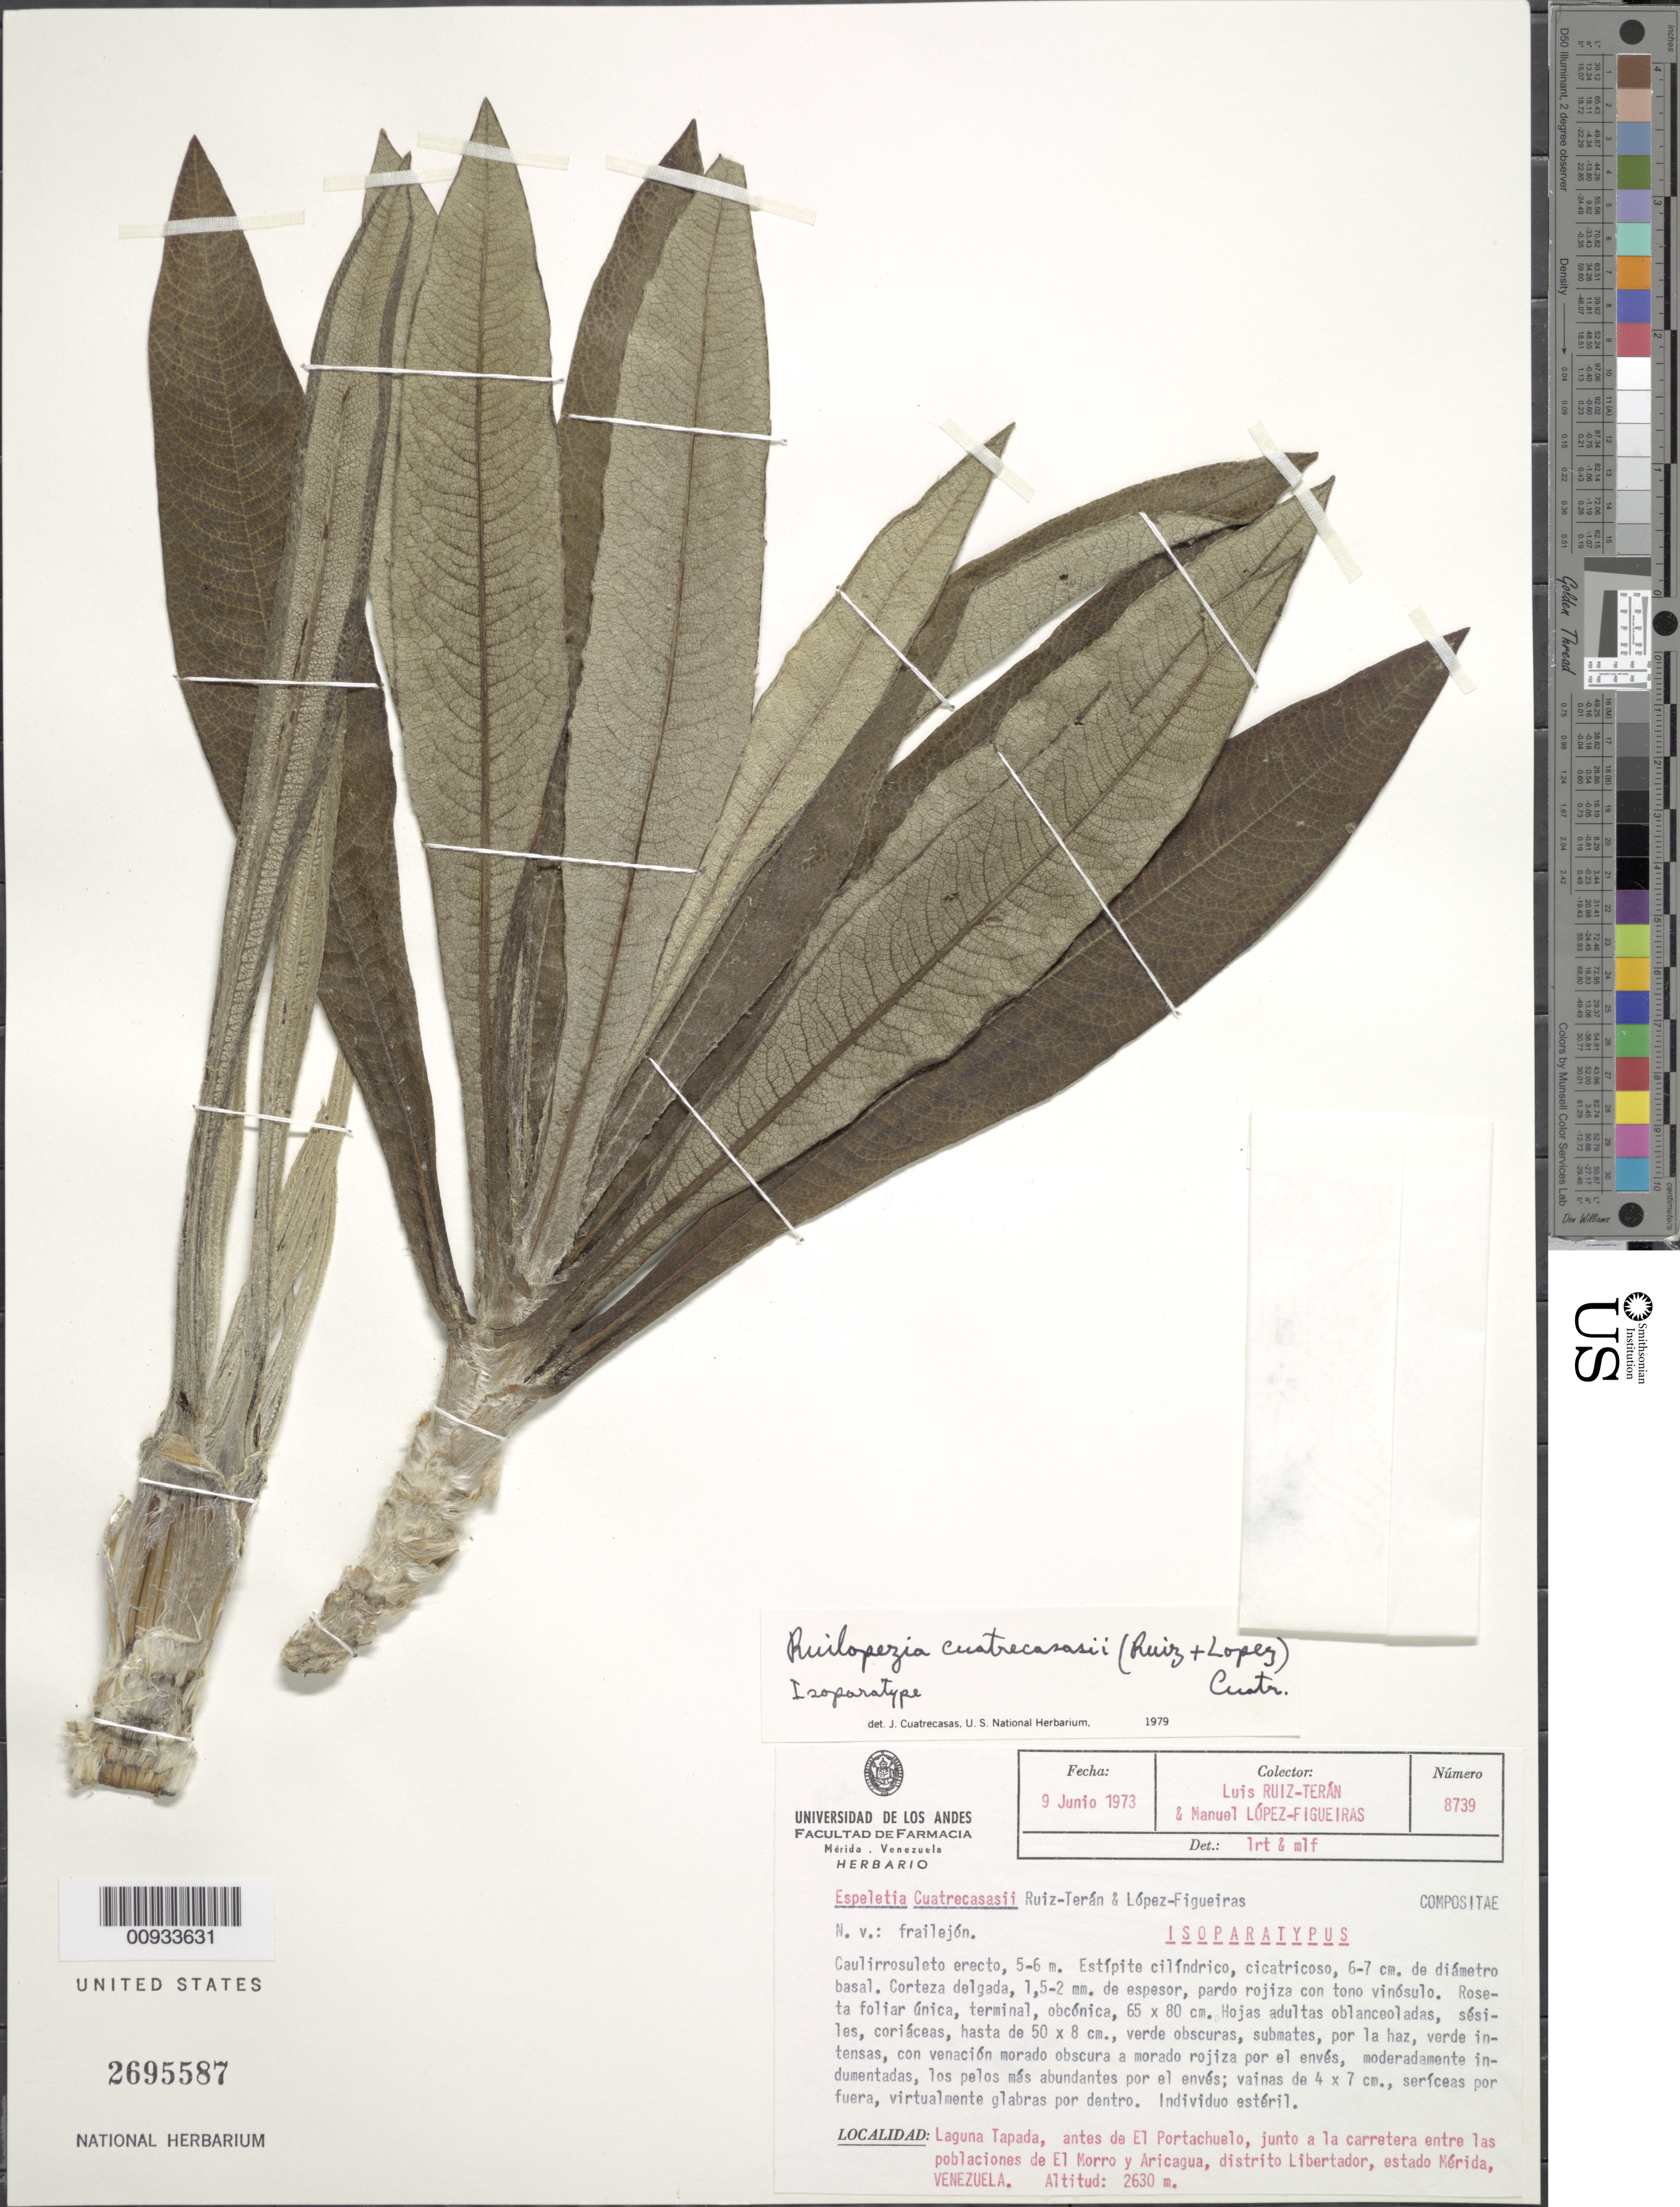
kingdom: Plantae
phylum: Tracheophyta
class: Magnoliopsida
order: Asterales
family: Asteraceae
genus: Ruilopezia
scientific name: Ruilopezia cuatracasasii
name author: (Ruiz & Lopez) Cuatrec.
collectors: L. E. Ruíz-Terán & M. López Figueiras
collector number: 8739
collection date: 1973-06-09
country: Venezuela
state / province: Mérida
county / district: Libertador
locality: Laguna tapada, antes de El Portachuelo, junto a la carrtera entre las poblaciones de El Morro y Aricagua.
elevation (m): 2630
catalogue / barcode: US 2695587